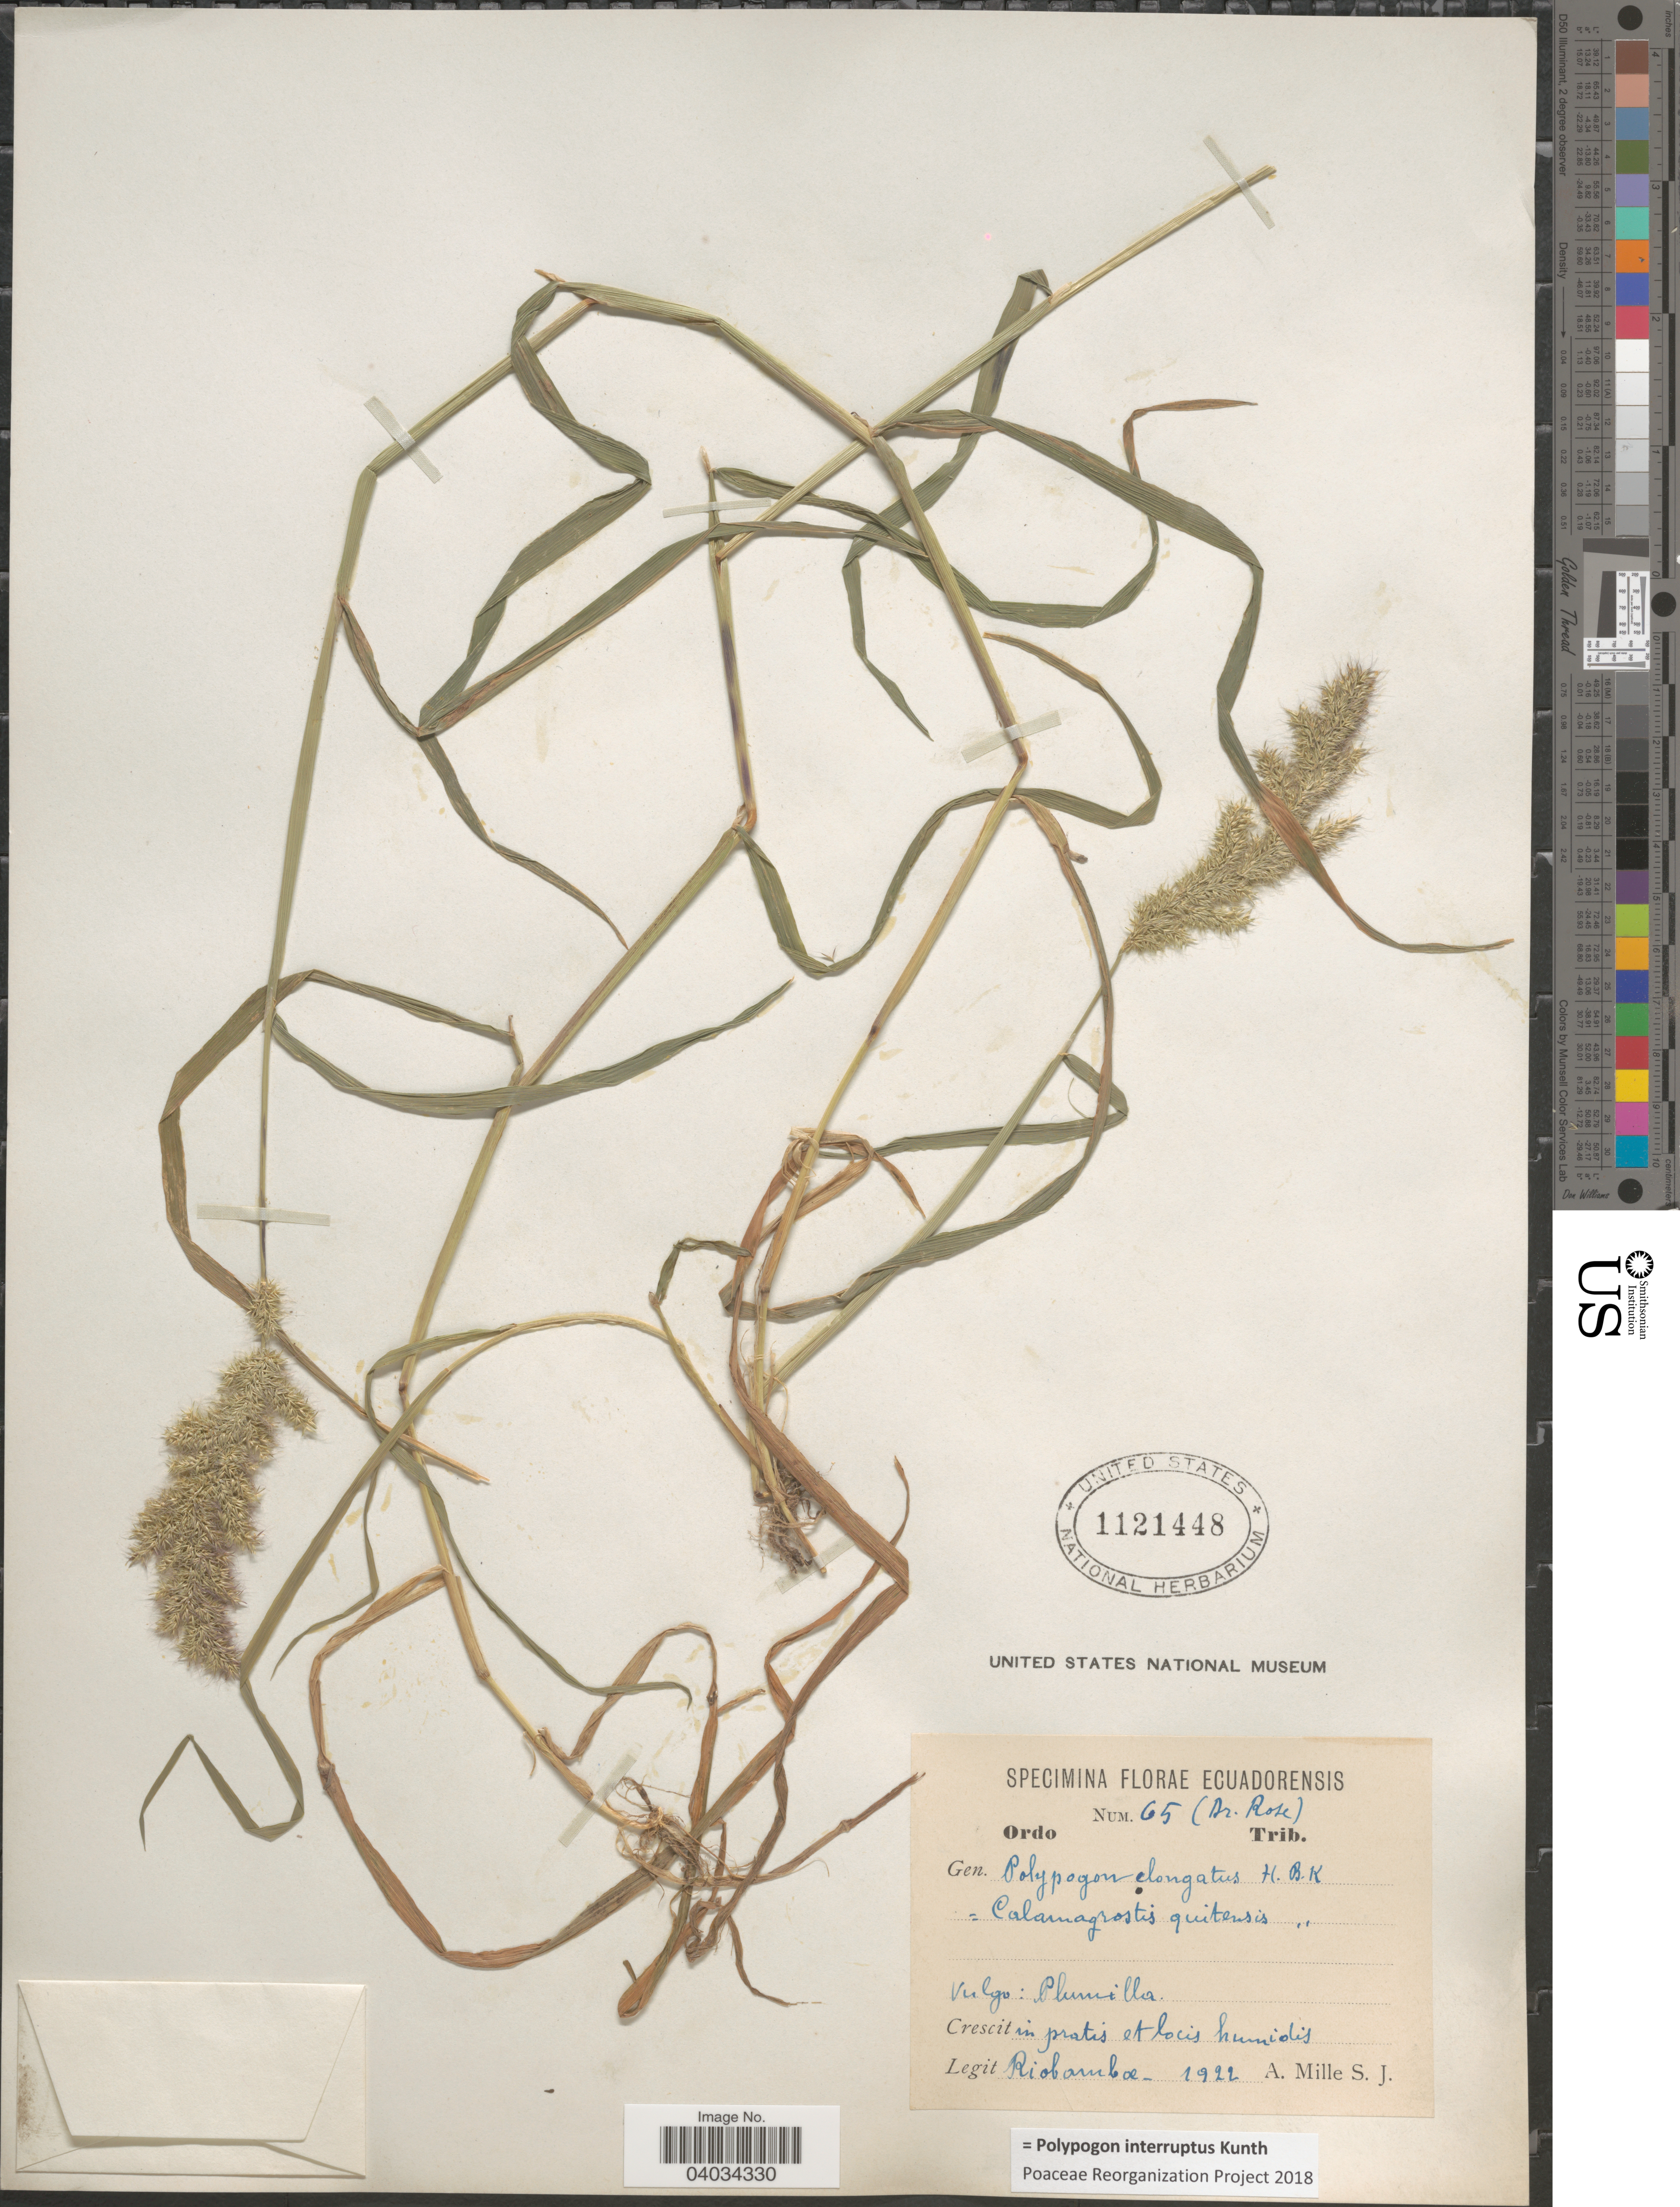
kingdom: Plantae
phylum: Tracheophyta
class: Liliopsida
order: Poales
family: Poaceae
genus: Polypogon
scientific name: Polypogon interruptus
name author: Kunth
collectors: A. Mille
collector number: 65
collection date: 1922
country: Ecuador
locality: Crescit in pratis et locis humidis.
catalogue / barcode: US 1121448